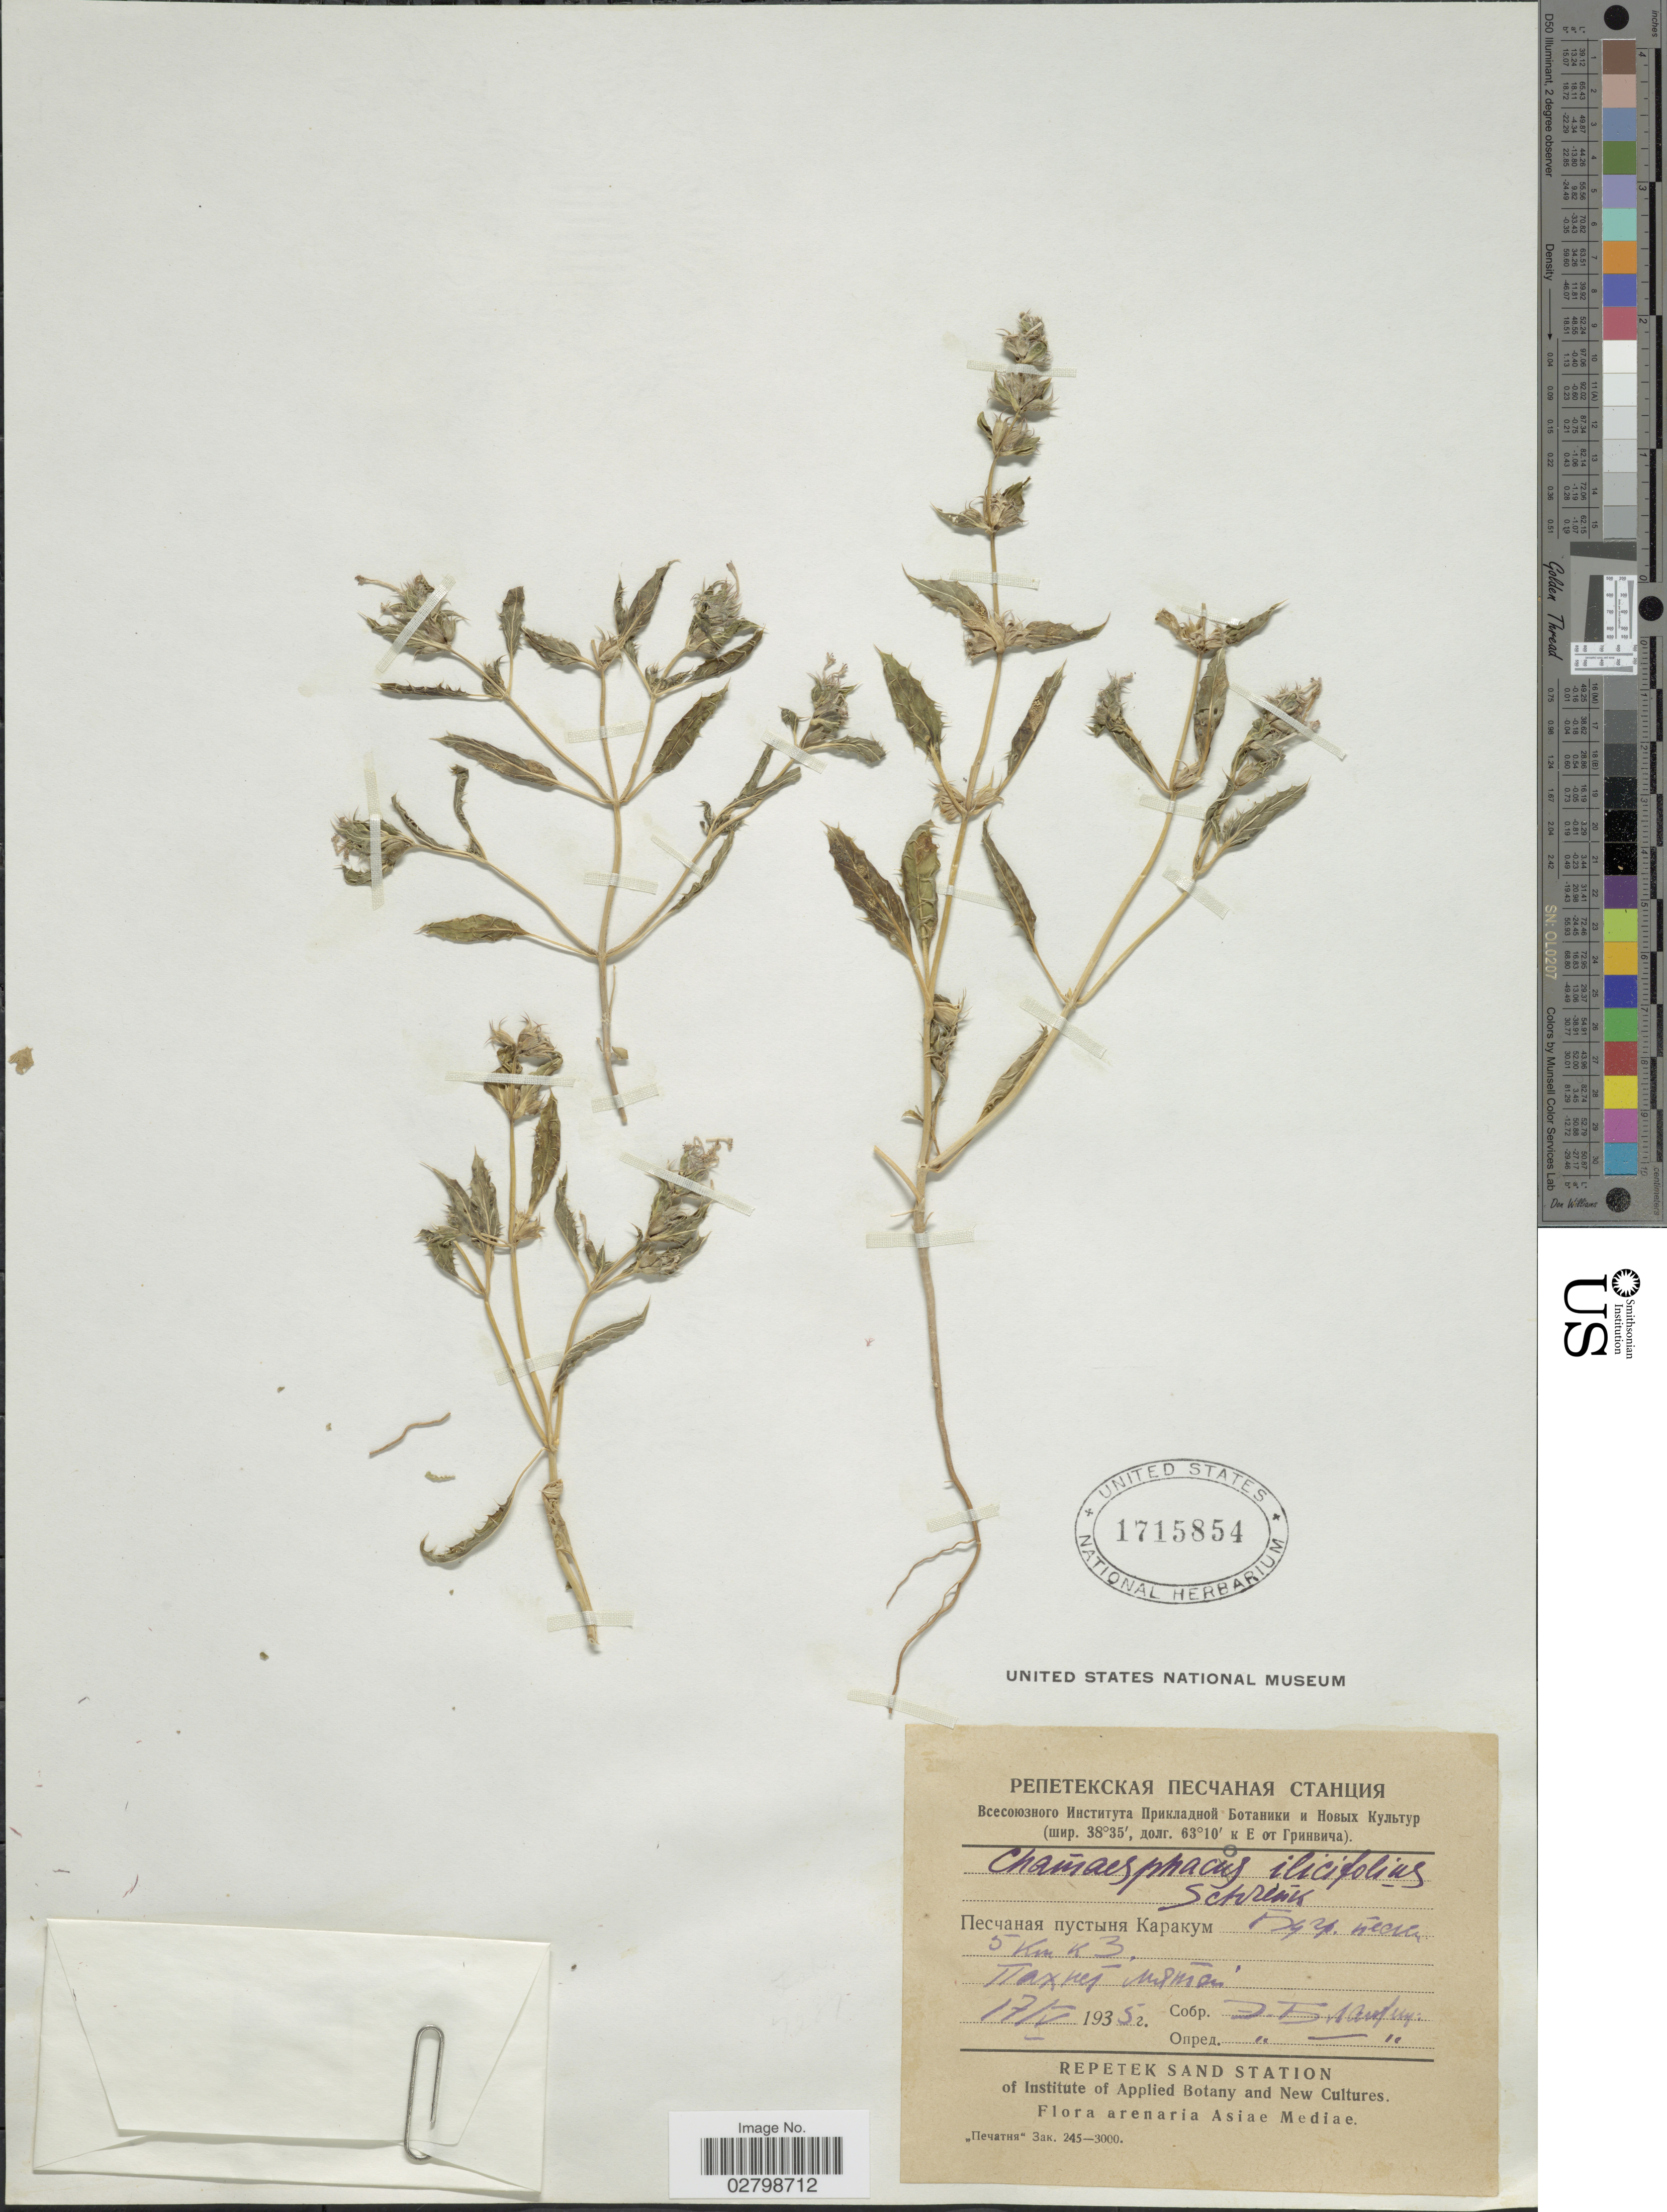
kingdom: Plantae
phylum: Tracheophyta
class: Magnoliopsida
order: Lamiales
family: Lamiaceae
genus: Chamaesphacos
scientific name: Chamaesphacos ilicifolius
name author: Schrenk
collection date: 1935-05-17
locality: X, Asiae Mediae.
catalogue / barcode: US 1715854